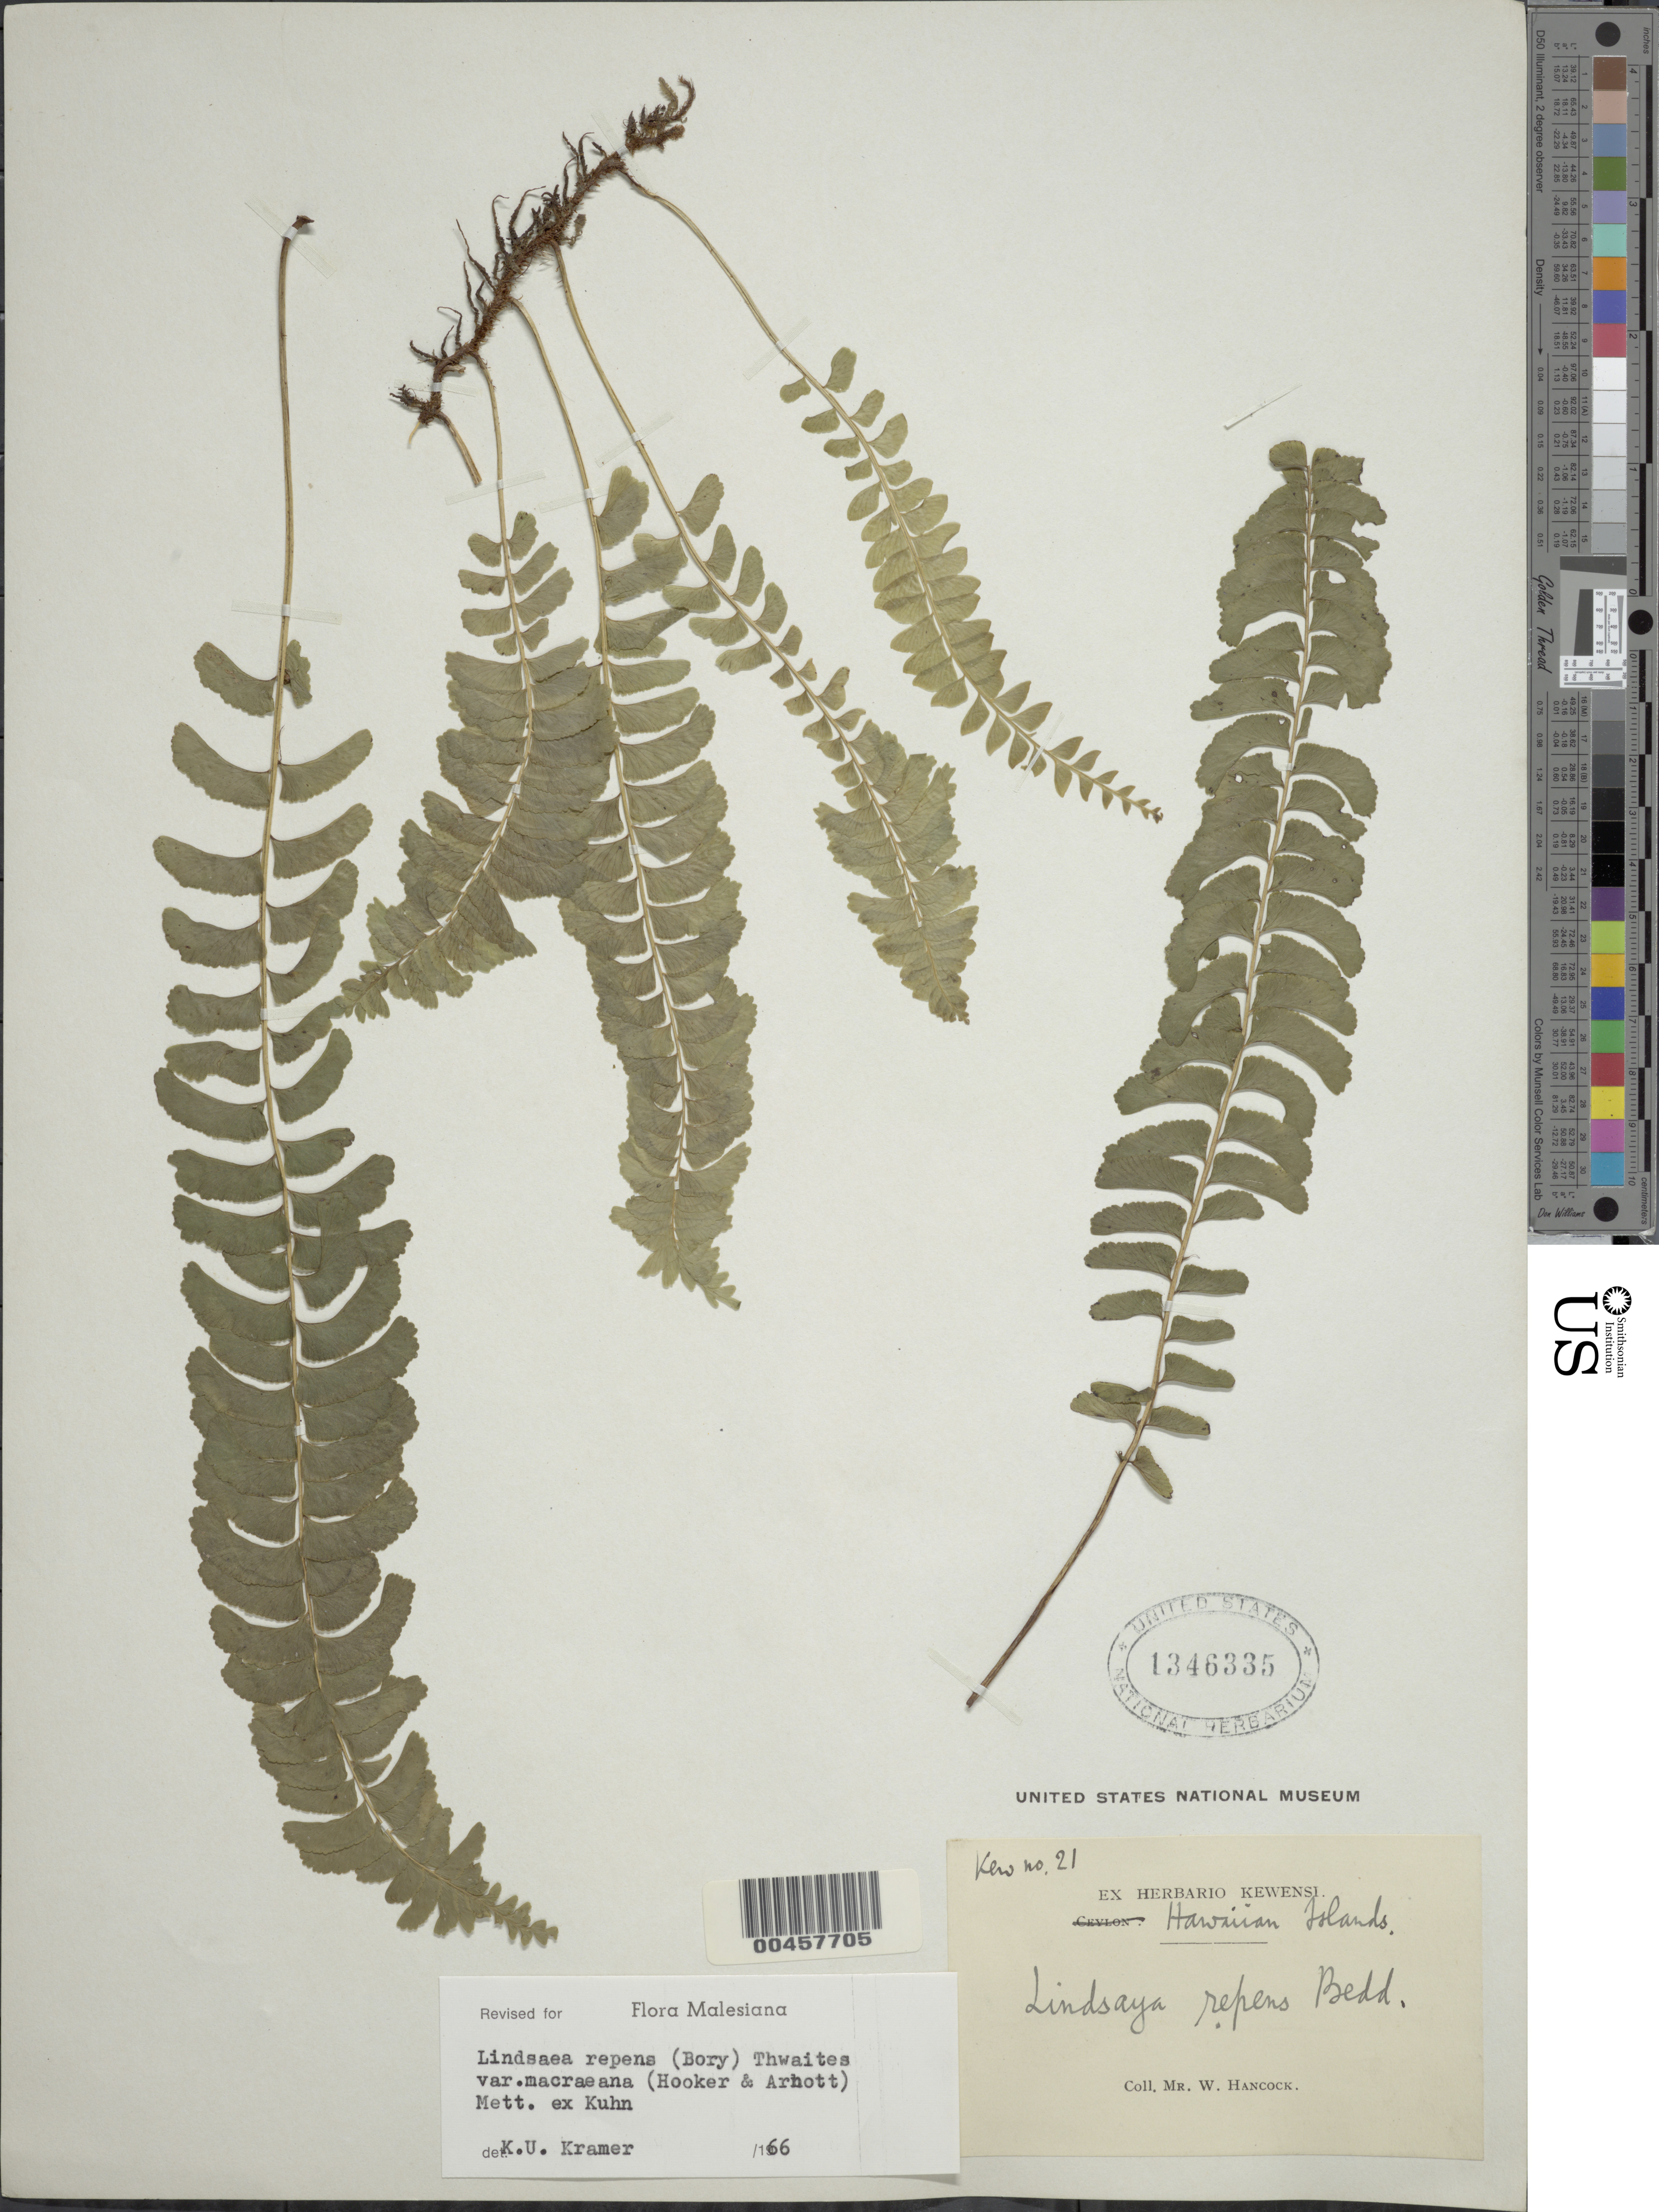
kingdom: Plantae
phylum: Tracheophyta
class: Polypodiopsida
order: Polypodiales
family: Lindsaeaceae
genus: Lindsaea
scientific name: Lindsaea repens var. macraeana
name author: (Hook. & Arn.) Mett. ex Kuhn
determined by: Kramer, K. U.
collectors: W. Hancock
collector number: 21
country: United States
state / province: Hawaii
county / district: Kauai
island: Kaua'i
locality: Hawaiian Islands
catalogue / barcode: US 1346335